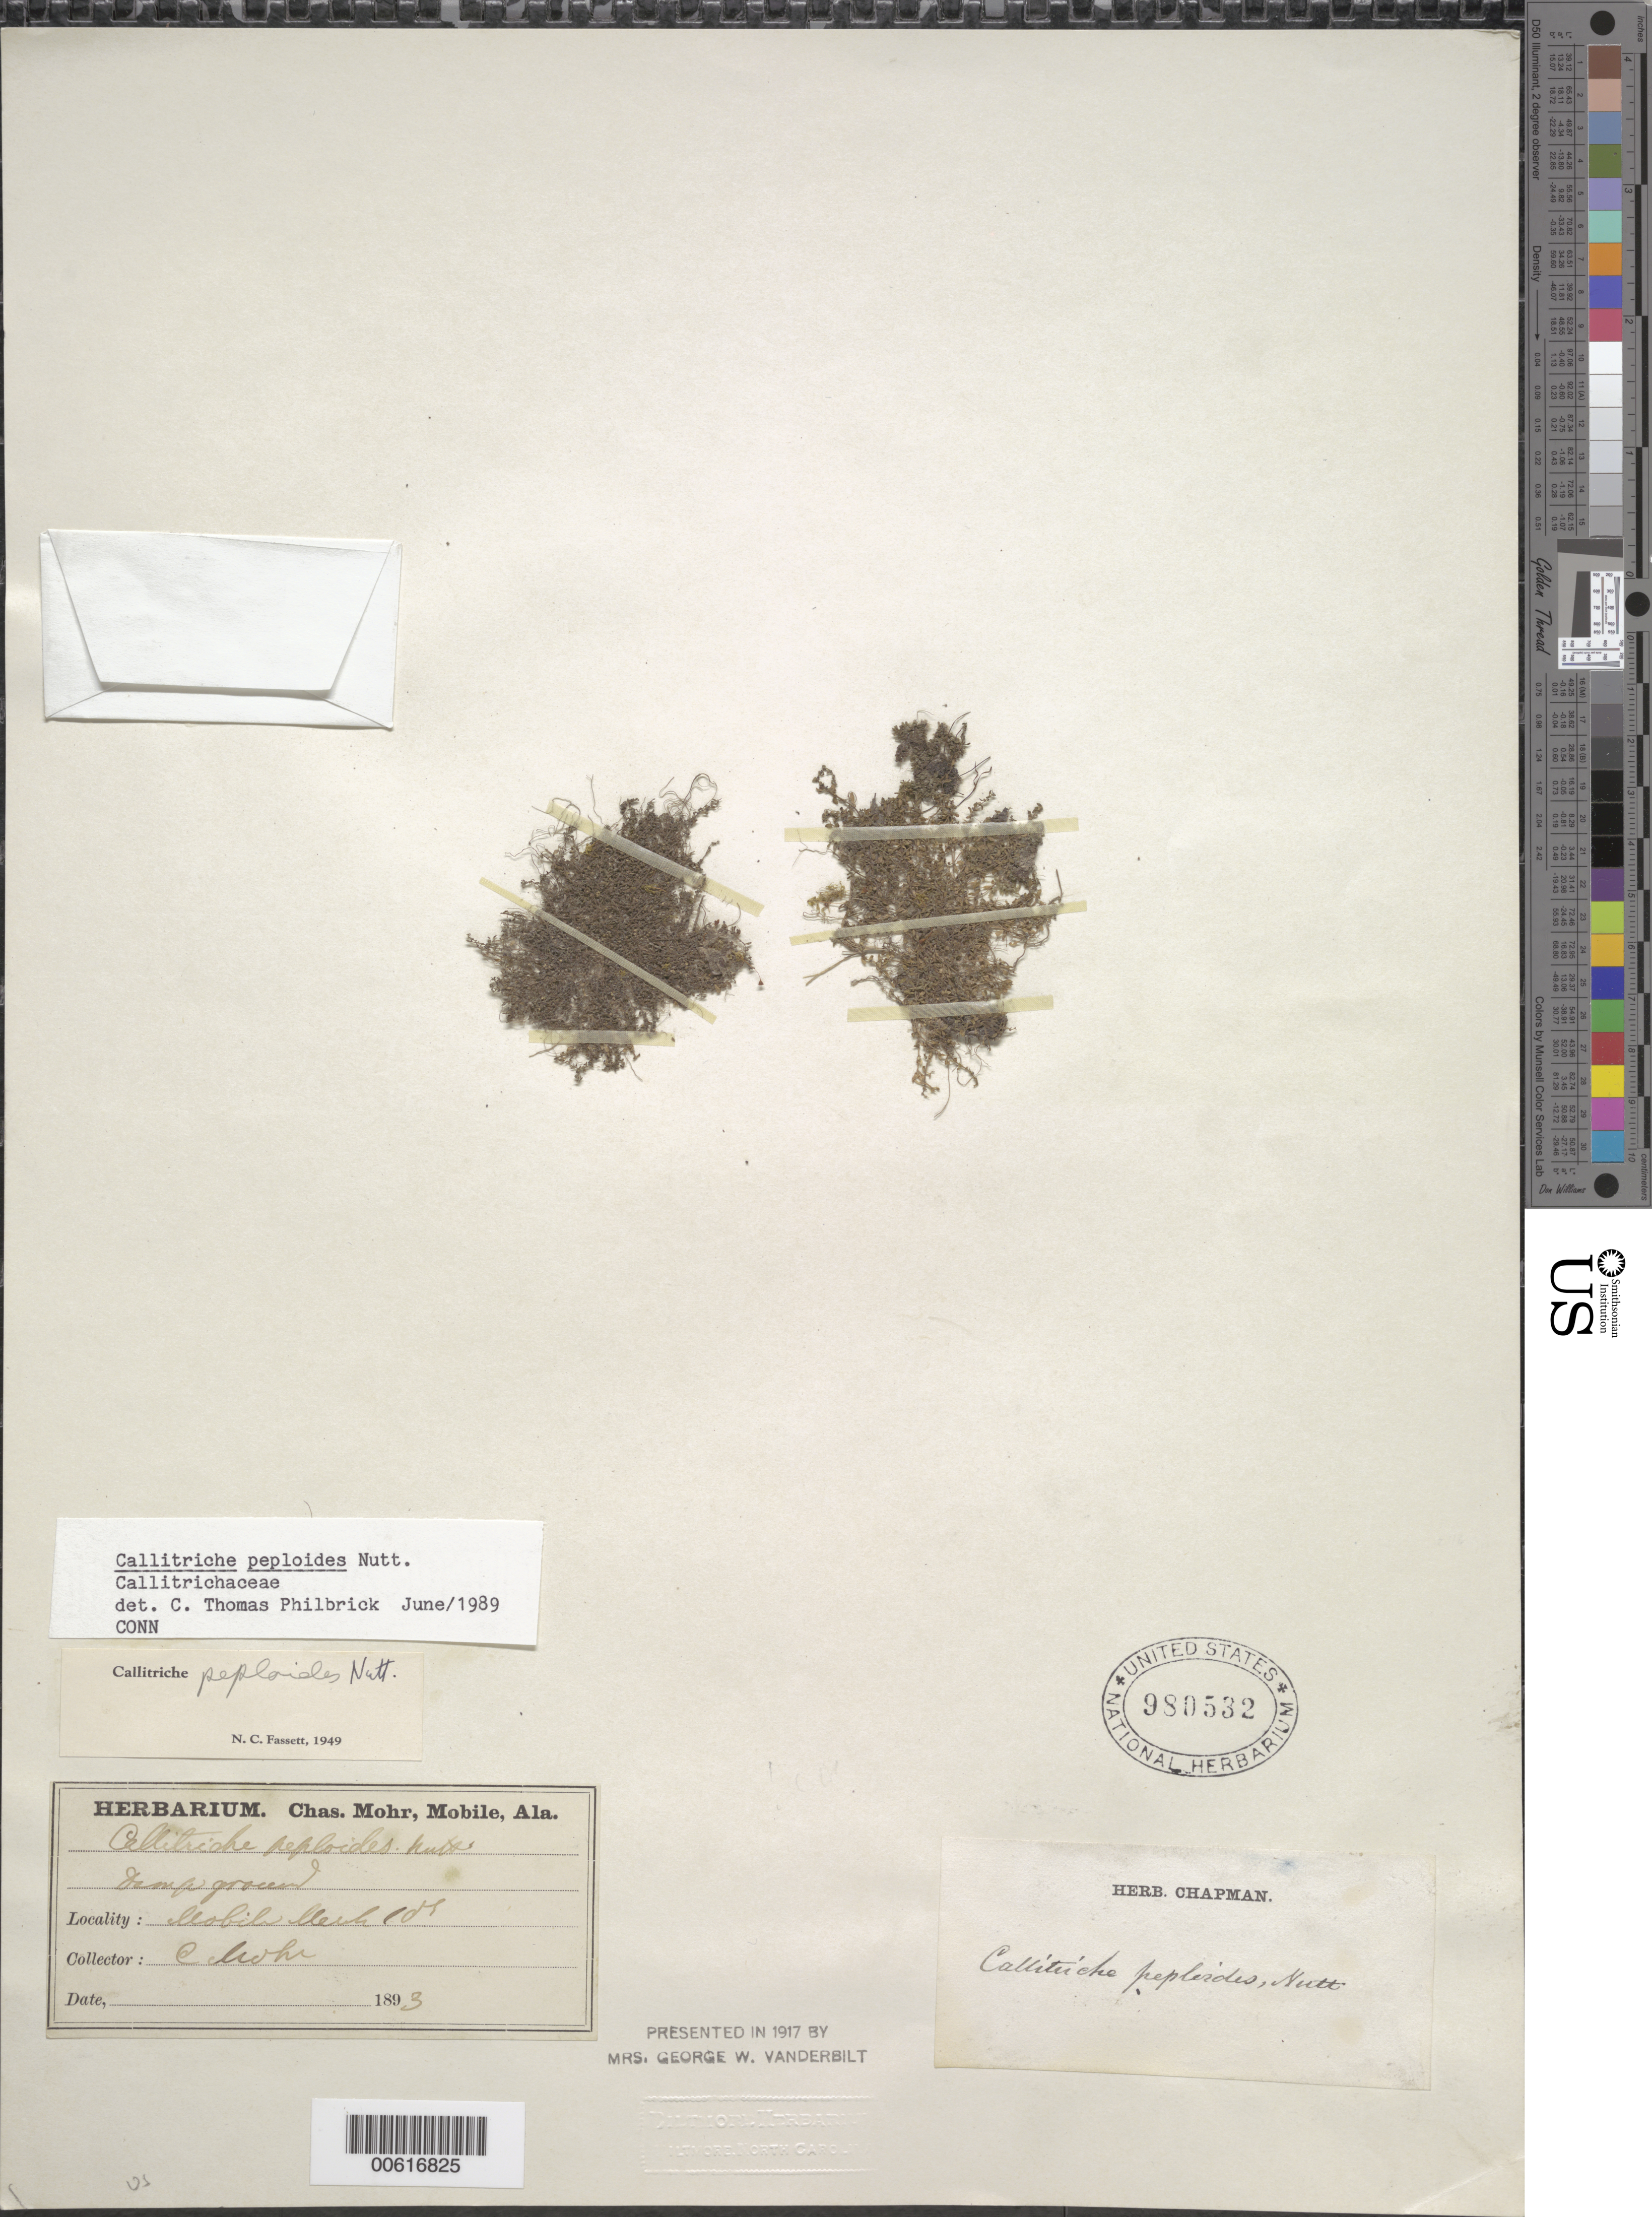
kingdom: Plantae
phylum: Tracheophyta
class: Magnoliopsida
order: Lamiales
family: Plantaginaceae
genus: Callitriche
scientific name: Callitriche peploides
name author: Nutt.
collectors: C. T. Mohr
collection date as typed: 10 Mar 1893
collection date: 1893-03-10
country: United States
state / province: Alabama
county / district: Mobile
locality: Mobile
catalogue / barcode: US 980532